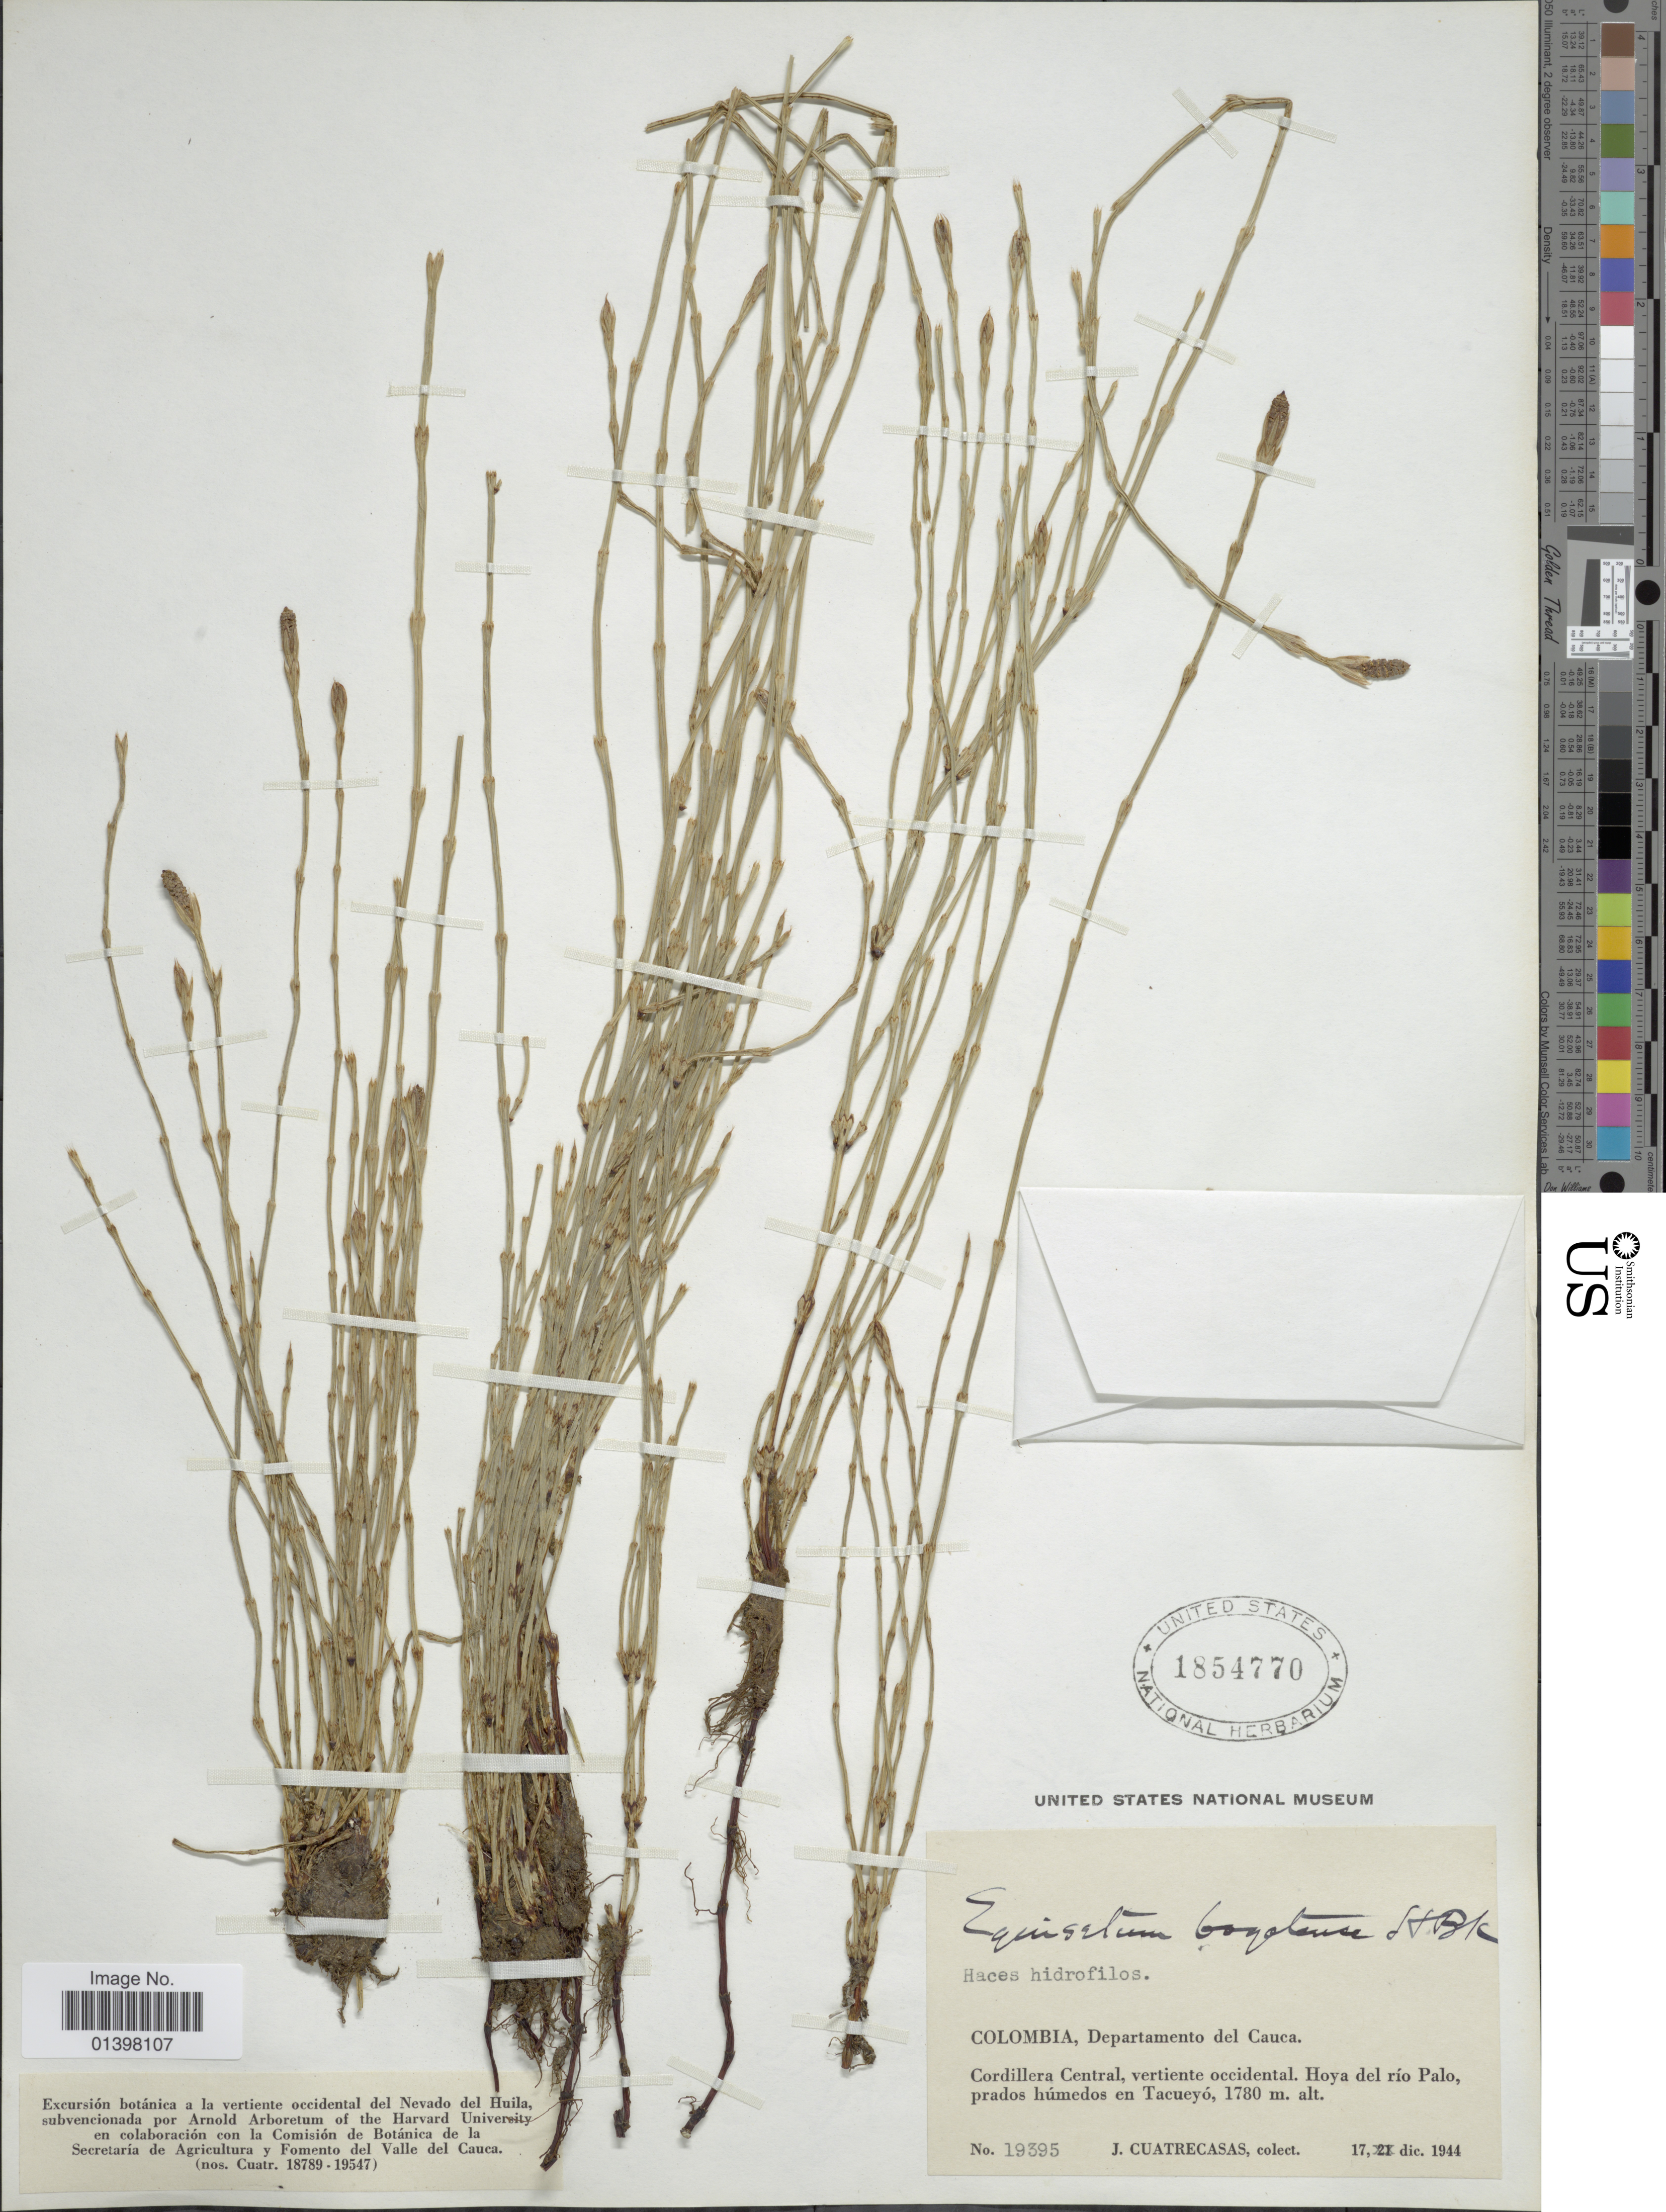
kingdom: Plantae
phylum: Tracheophyta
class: Polypodiopsida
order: Equisetales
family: Equisetaceae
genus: Equisetum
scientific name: Equisetum bogotense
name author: Kunth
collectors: J. Cuatrecasas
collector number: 19395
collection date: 1944-12-17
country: Colombia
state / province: Cauca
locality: Cordillera Central, vertiente occidental. Hoya del río Palo, parados húmedos en Tacueyó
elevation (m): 1780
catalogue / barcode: US 1854770